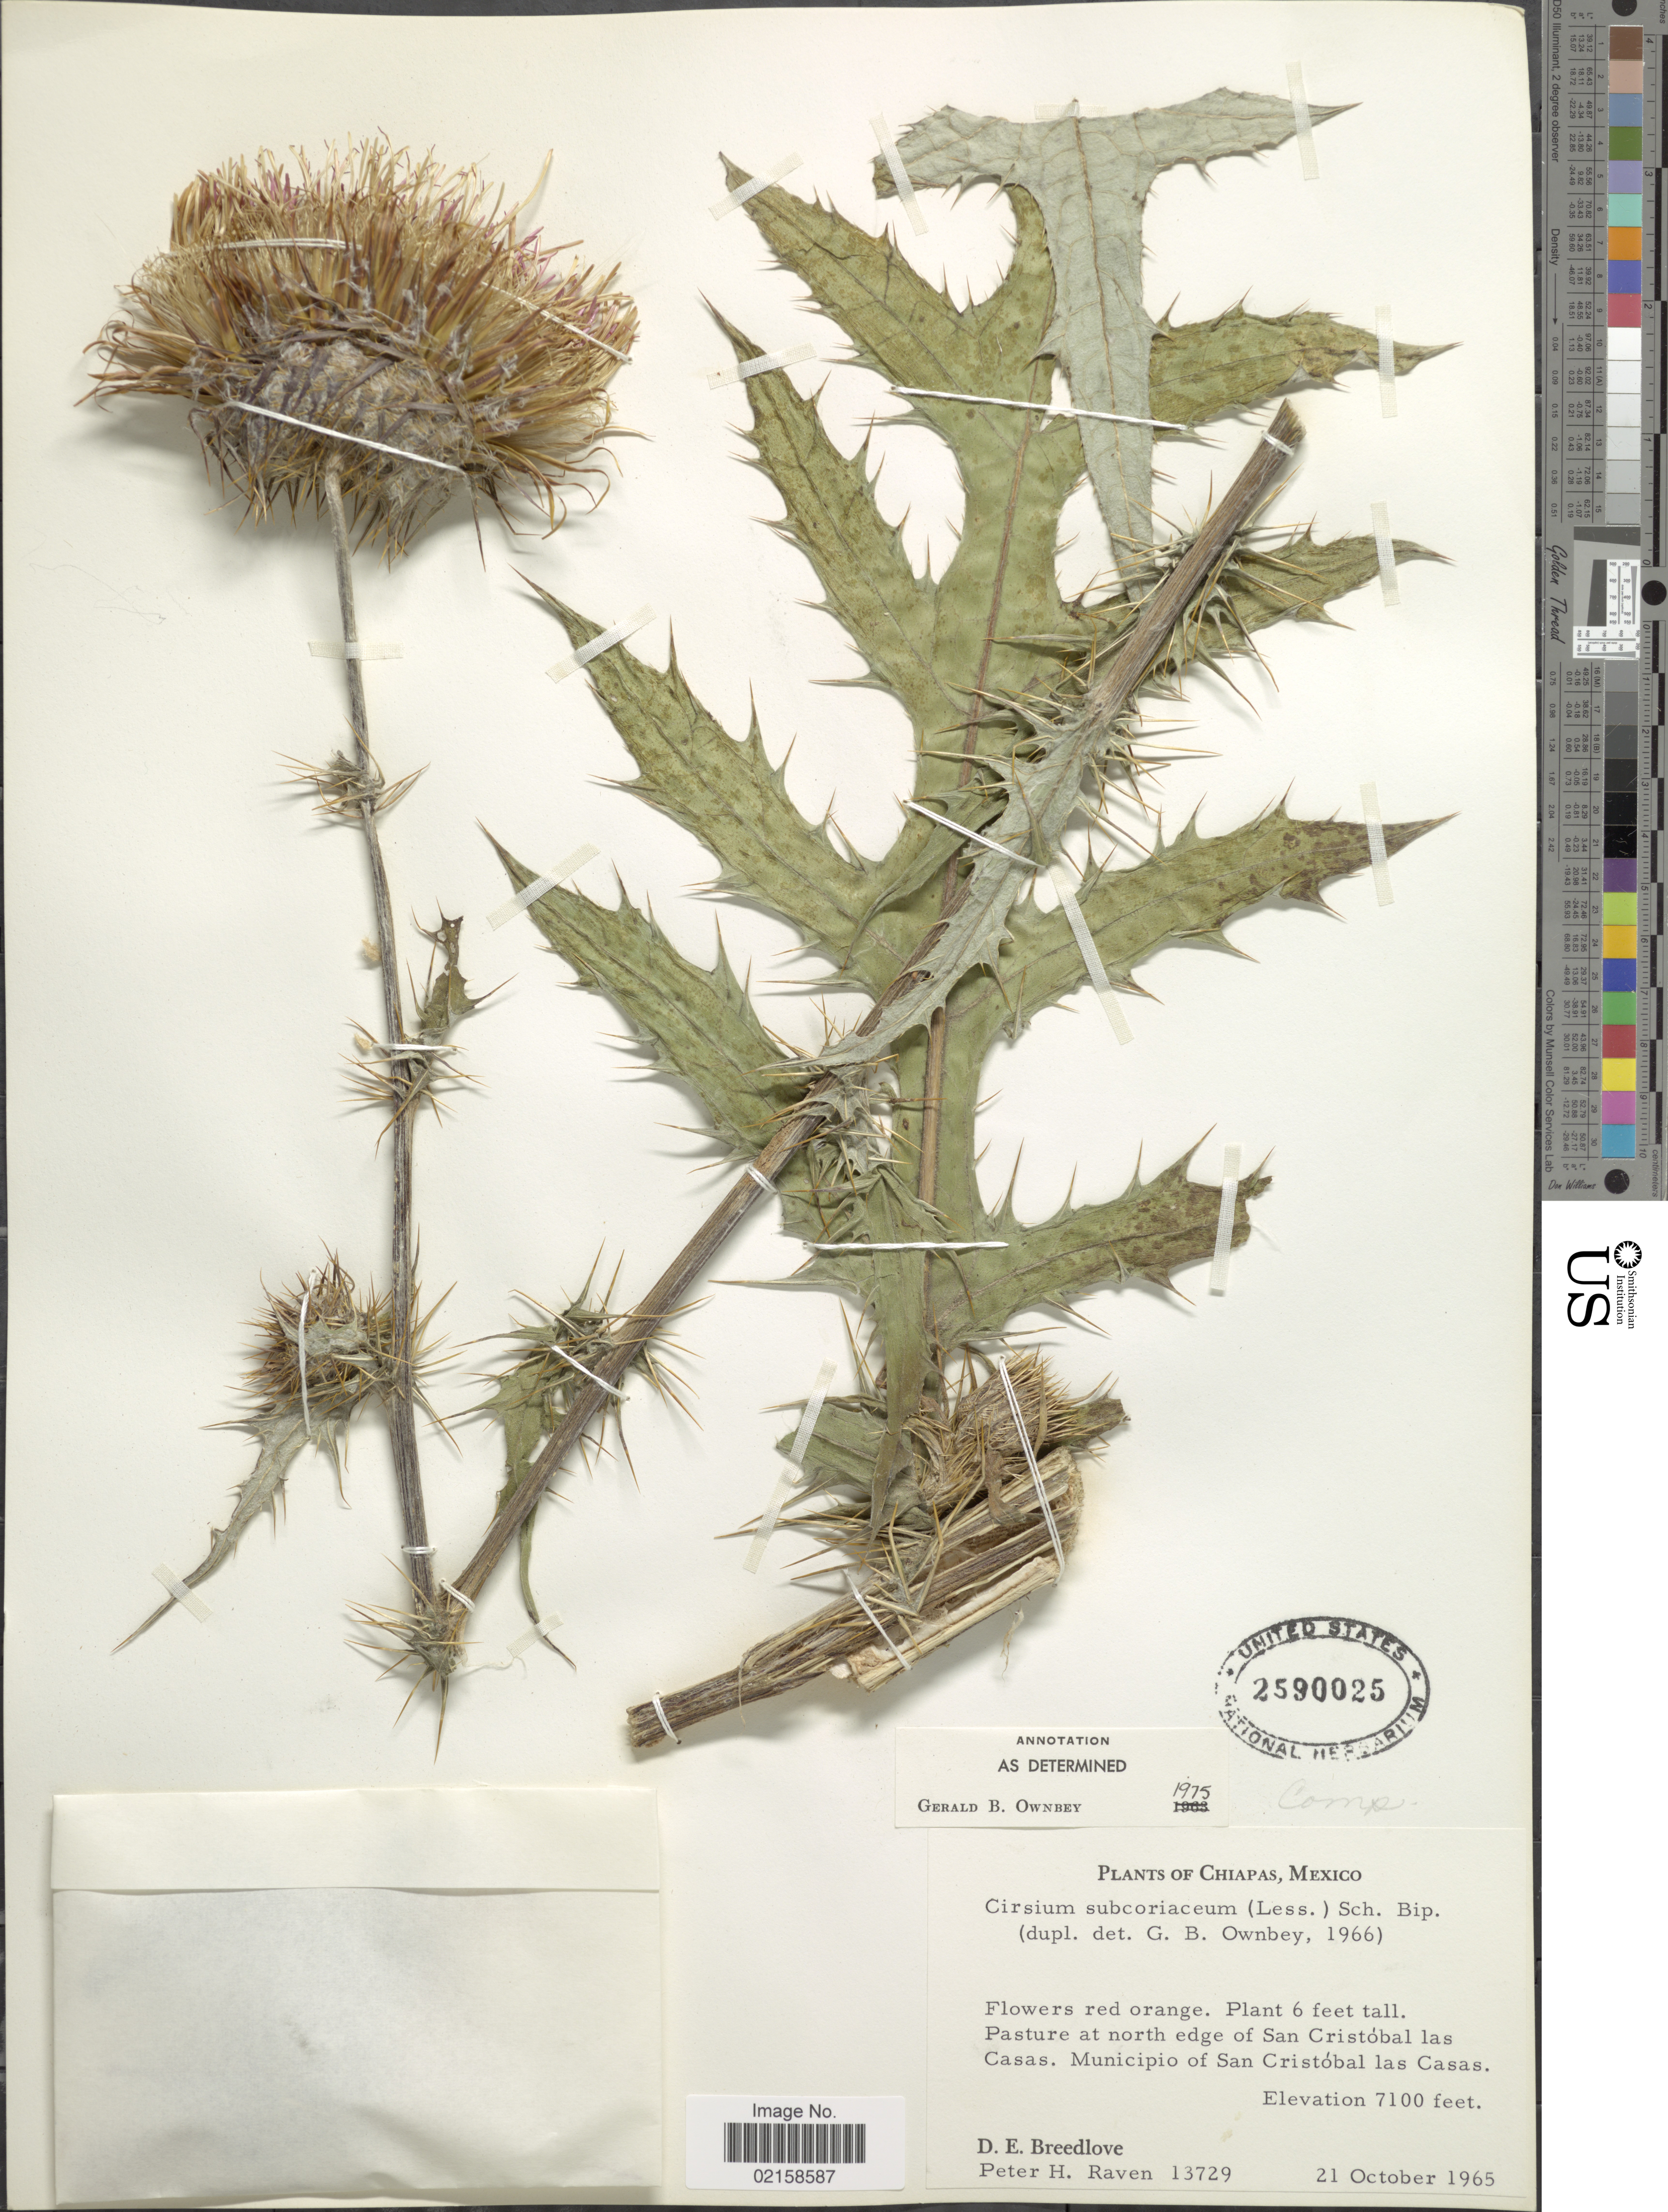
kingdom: Plantae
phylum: Tracheophyta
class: Magnoliopsida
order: Asterales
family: Asteraceae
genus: Cirsium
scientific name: Cirsium subcoriaceum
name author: (Less.) Sch. Bip.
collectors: D. E. Breedlove & P. Raven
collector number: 13729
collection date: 1965-10-21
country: Mexico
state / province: Chiapas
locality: Pasture at north edge of San Cristobal las Casas, Municipio of San Cristobal las Casas.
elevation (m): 2164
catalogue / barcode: US 2590025